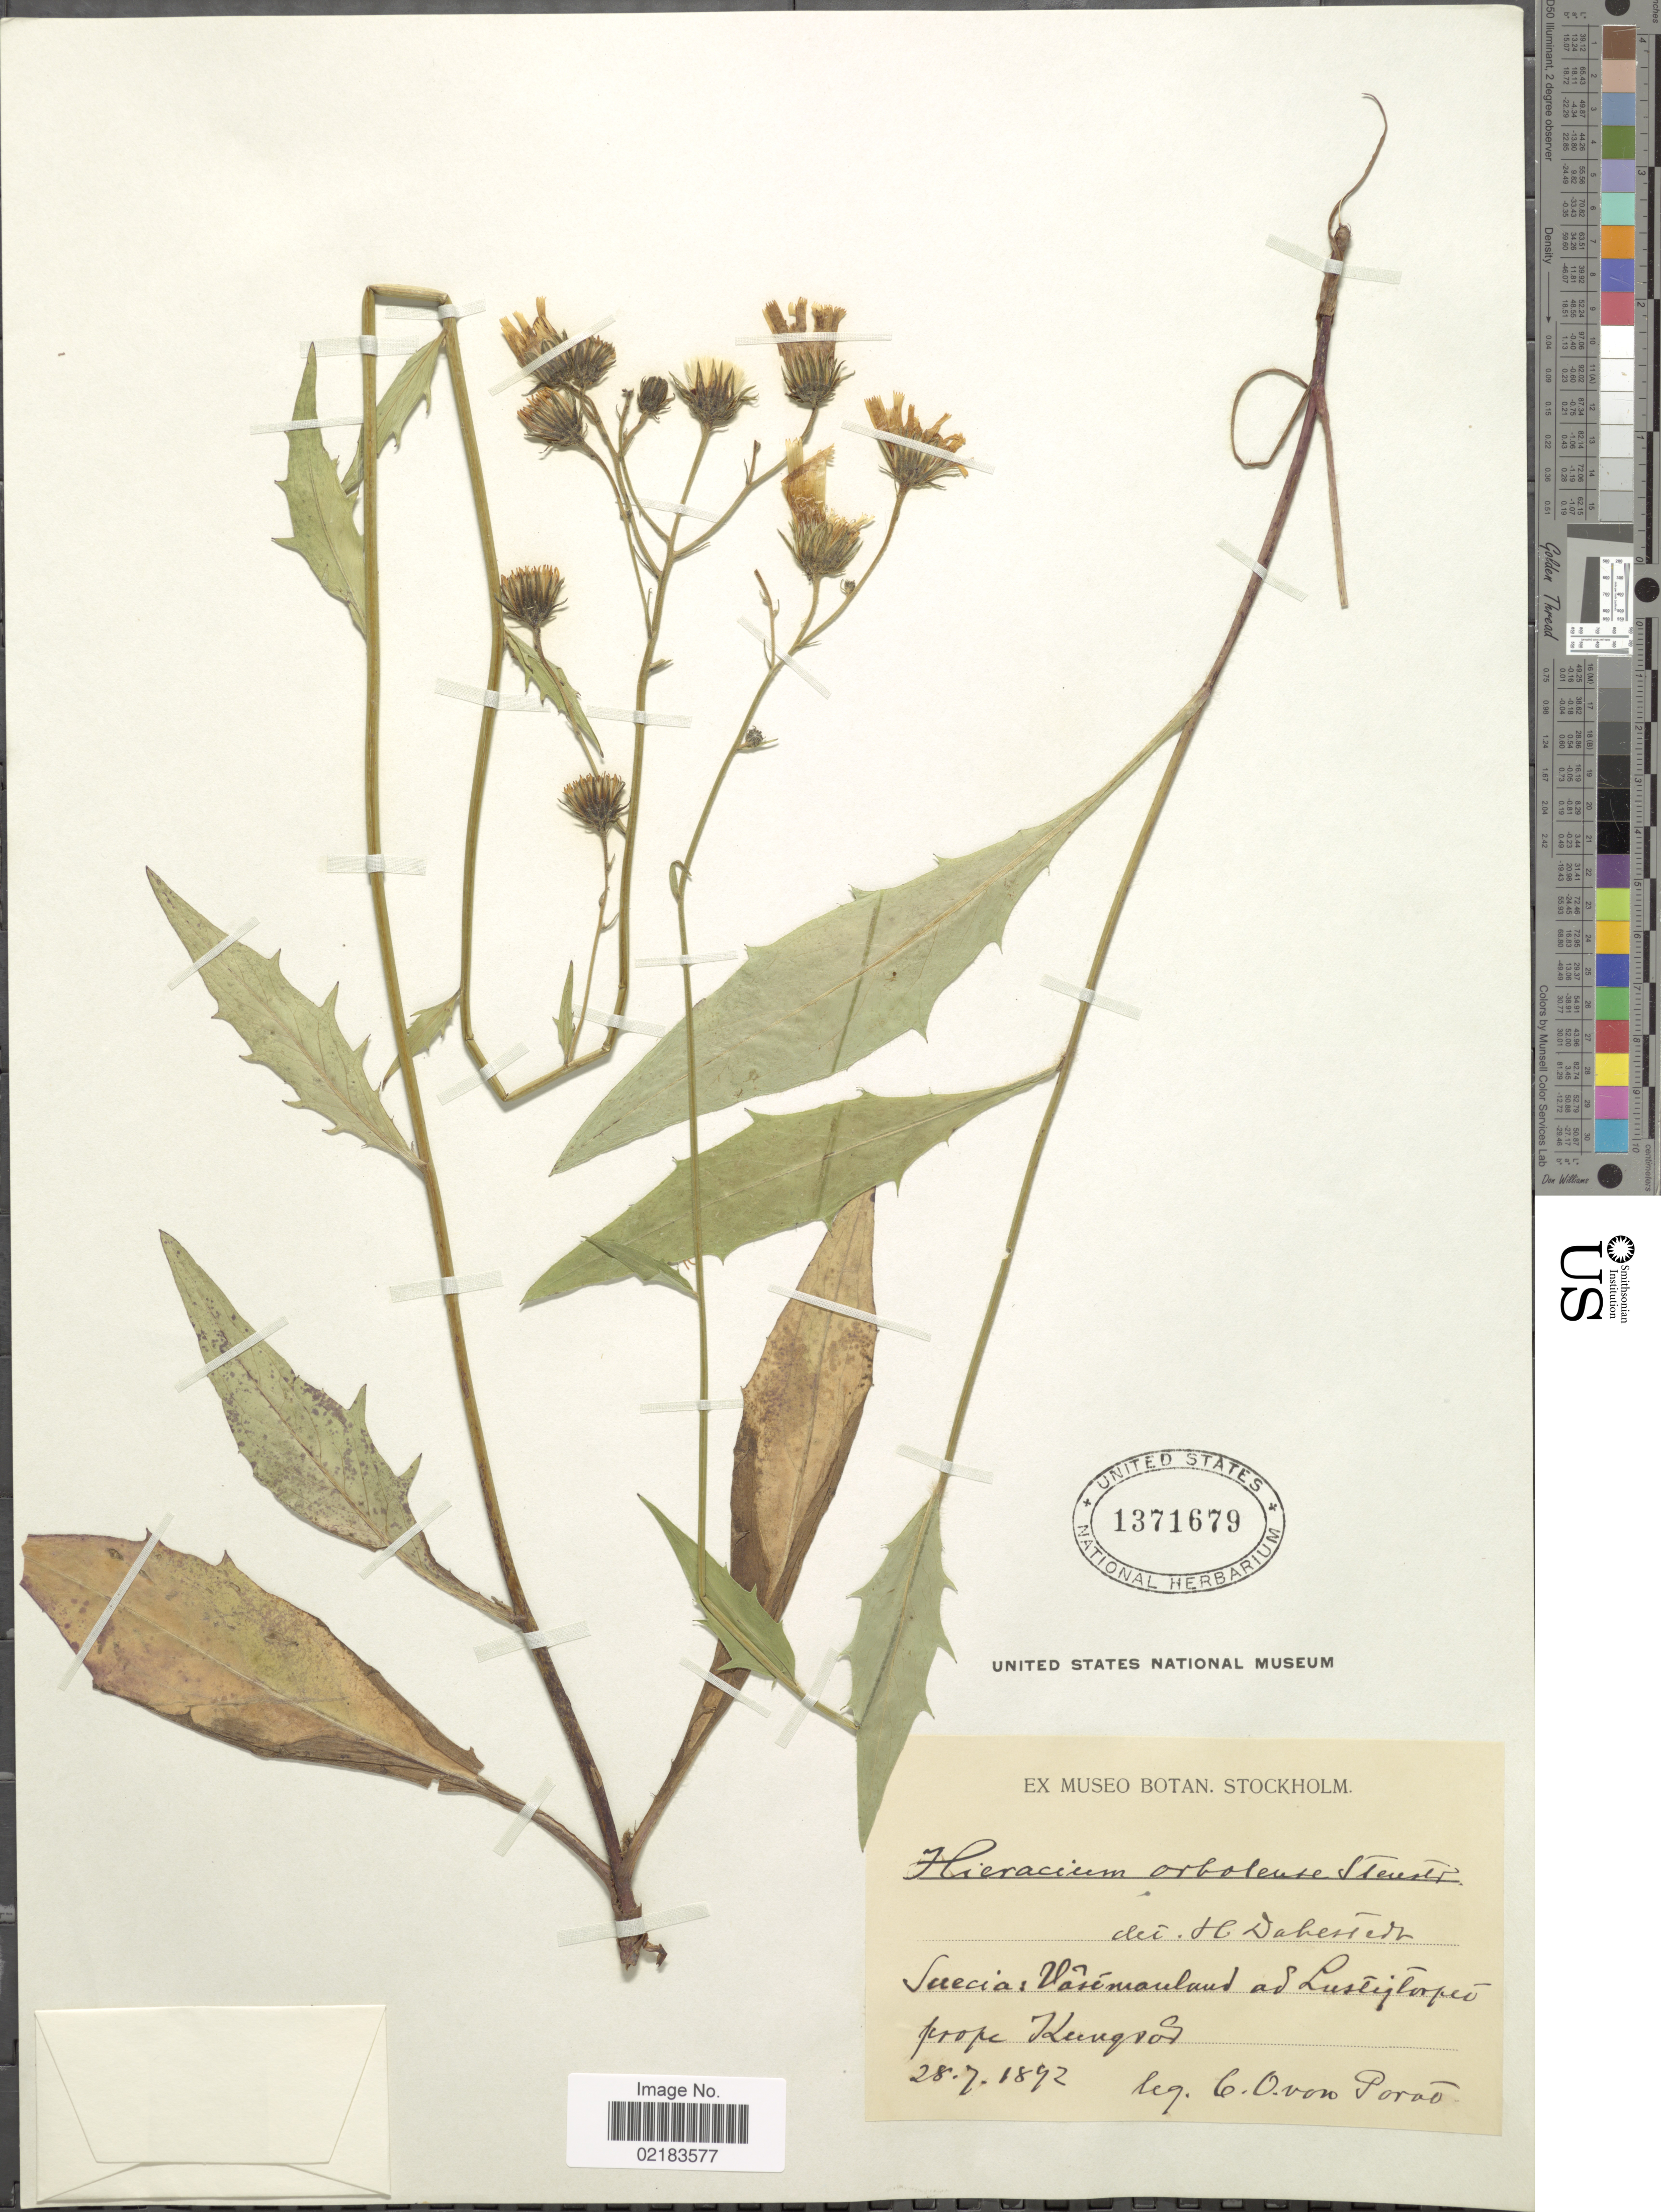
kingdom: Plantae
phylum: Tracheophyta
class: Magnoliopsida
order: Asterales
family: Asteraceae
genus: Hieracium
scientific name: Hieracium orbolense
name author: Stenstr. ex Dahlst.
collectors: C. Porat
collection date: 1892-07-28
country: Sweden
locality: Västmanland ad Lustigkloopeí prope Kungsor [interpreted]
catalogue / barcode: US 1371679